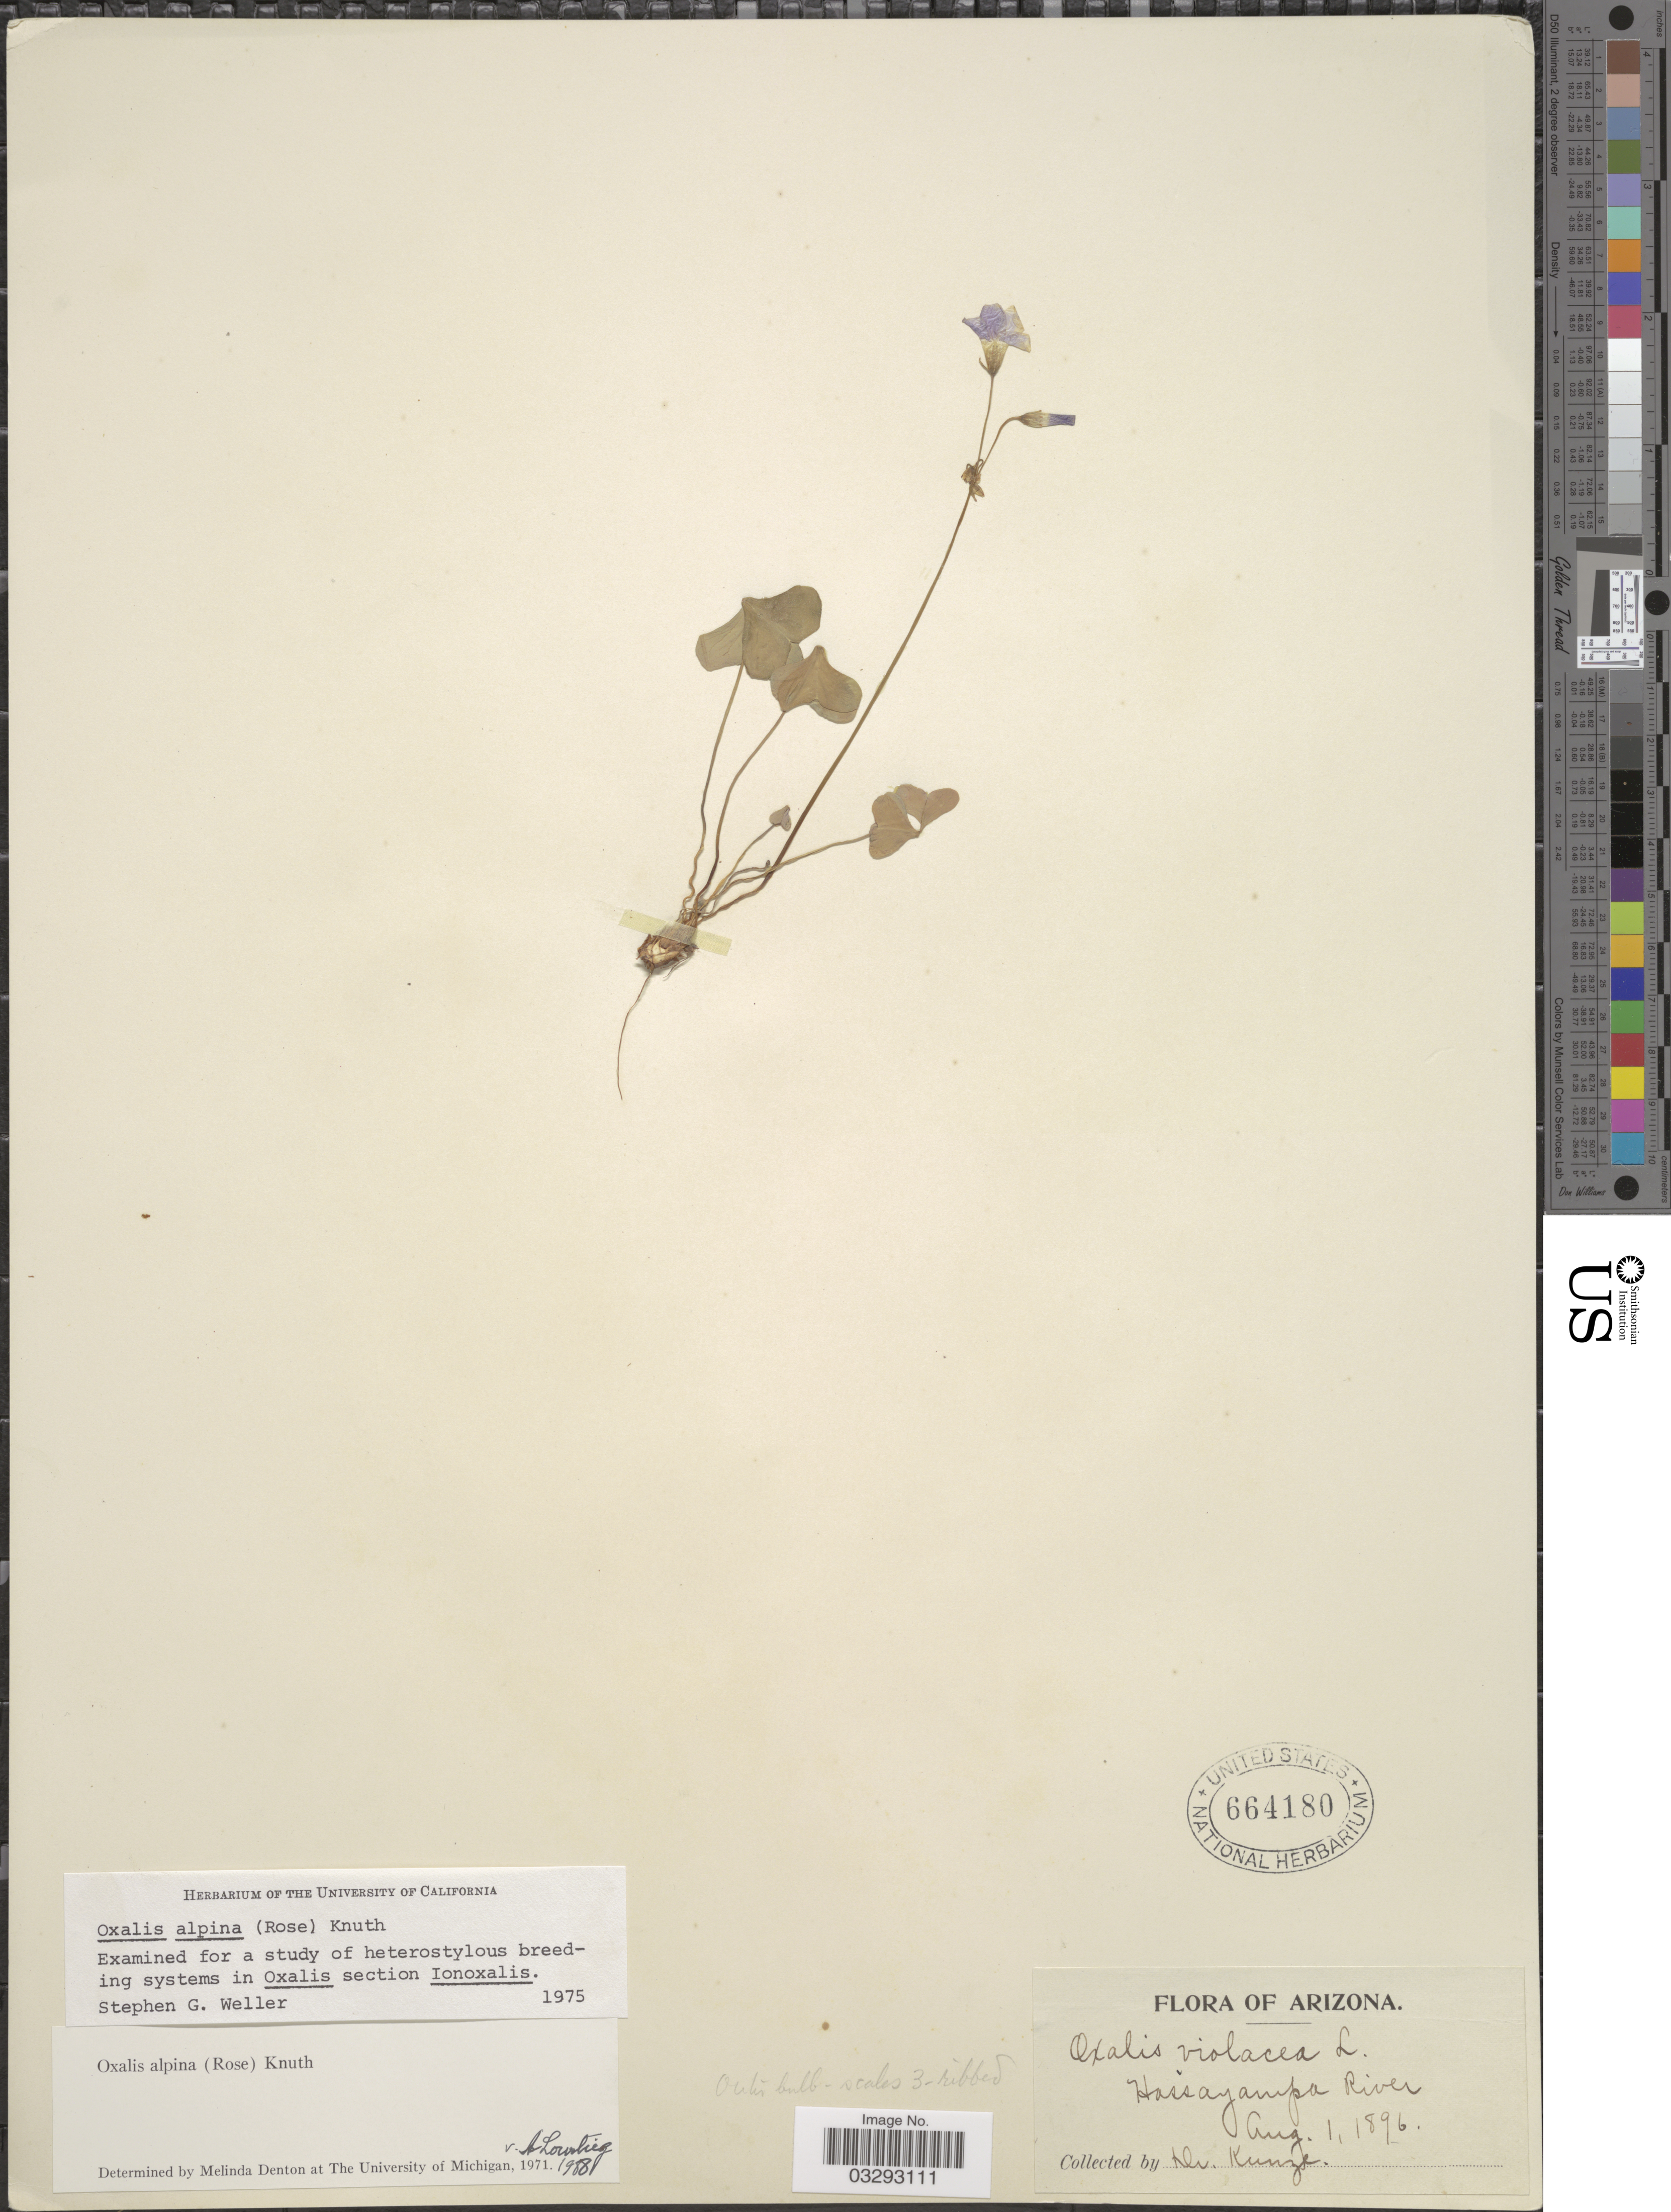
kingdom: Plantae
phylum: Tracheophyta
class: Magnoliopsida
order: Oxalidales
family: Oxalidaceae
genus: Oxalis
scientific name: Oxalis alpina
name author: (Rose) R. Knuth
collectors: Kunze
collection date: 1896-08-01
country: United States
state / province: Arizona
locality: Hassayampa River.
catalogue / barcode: US 664180